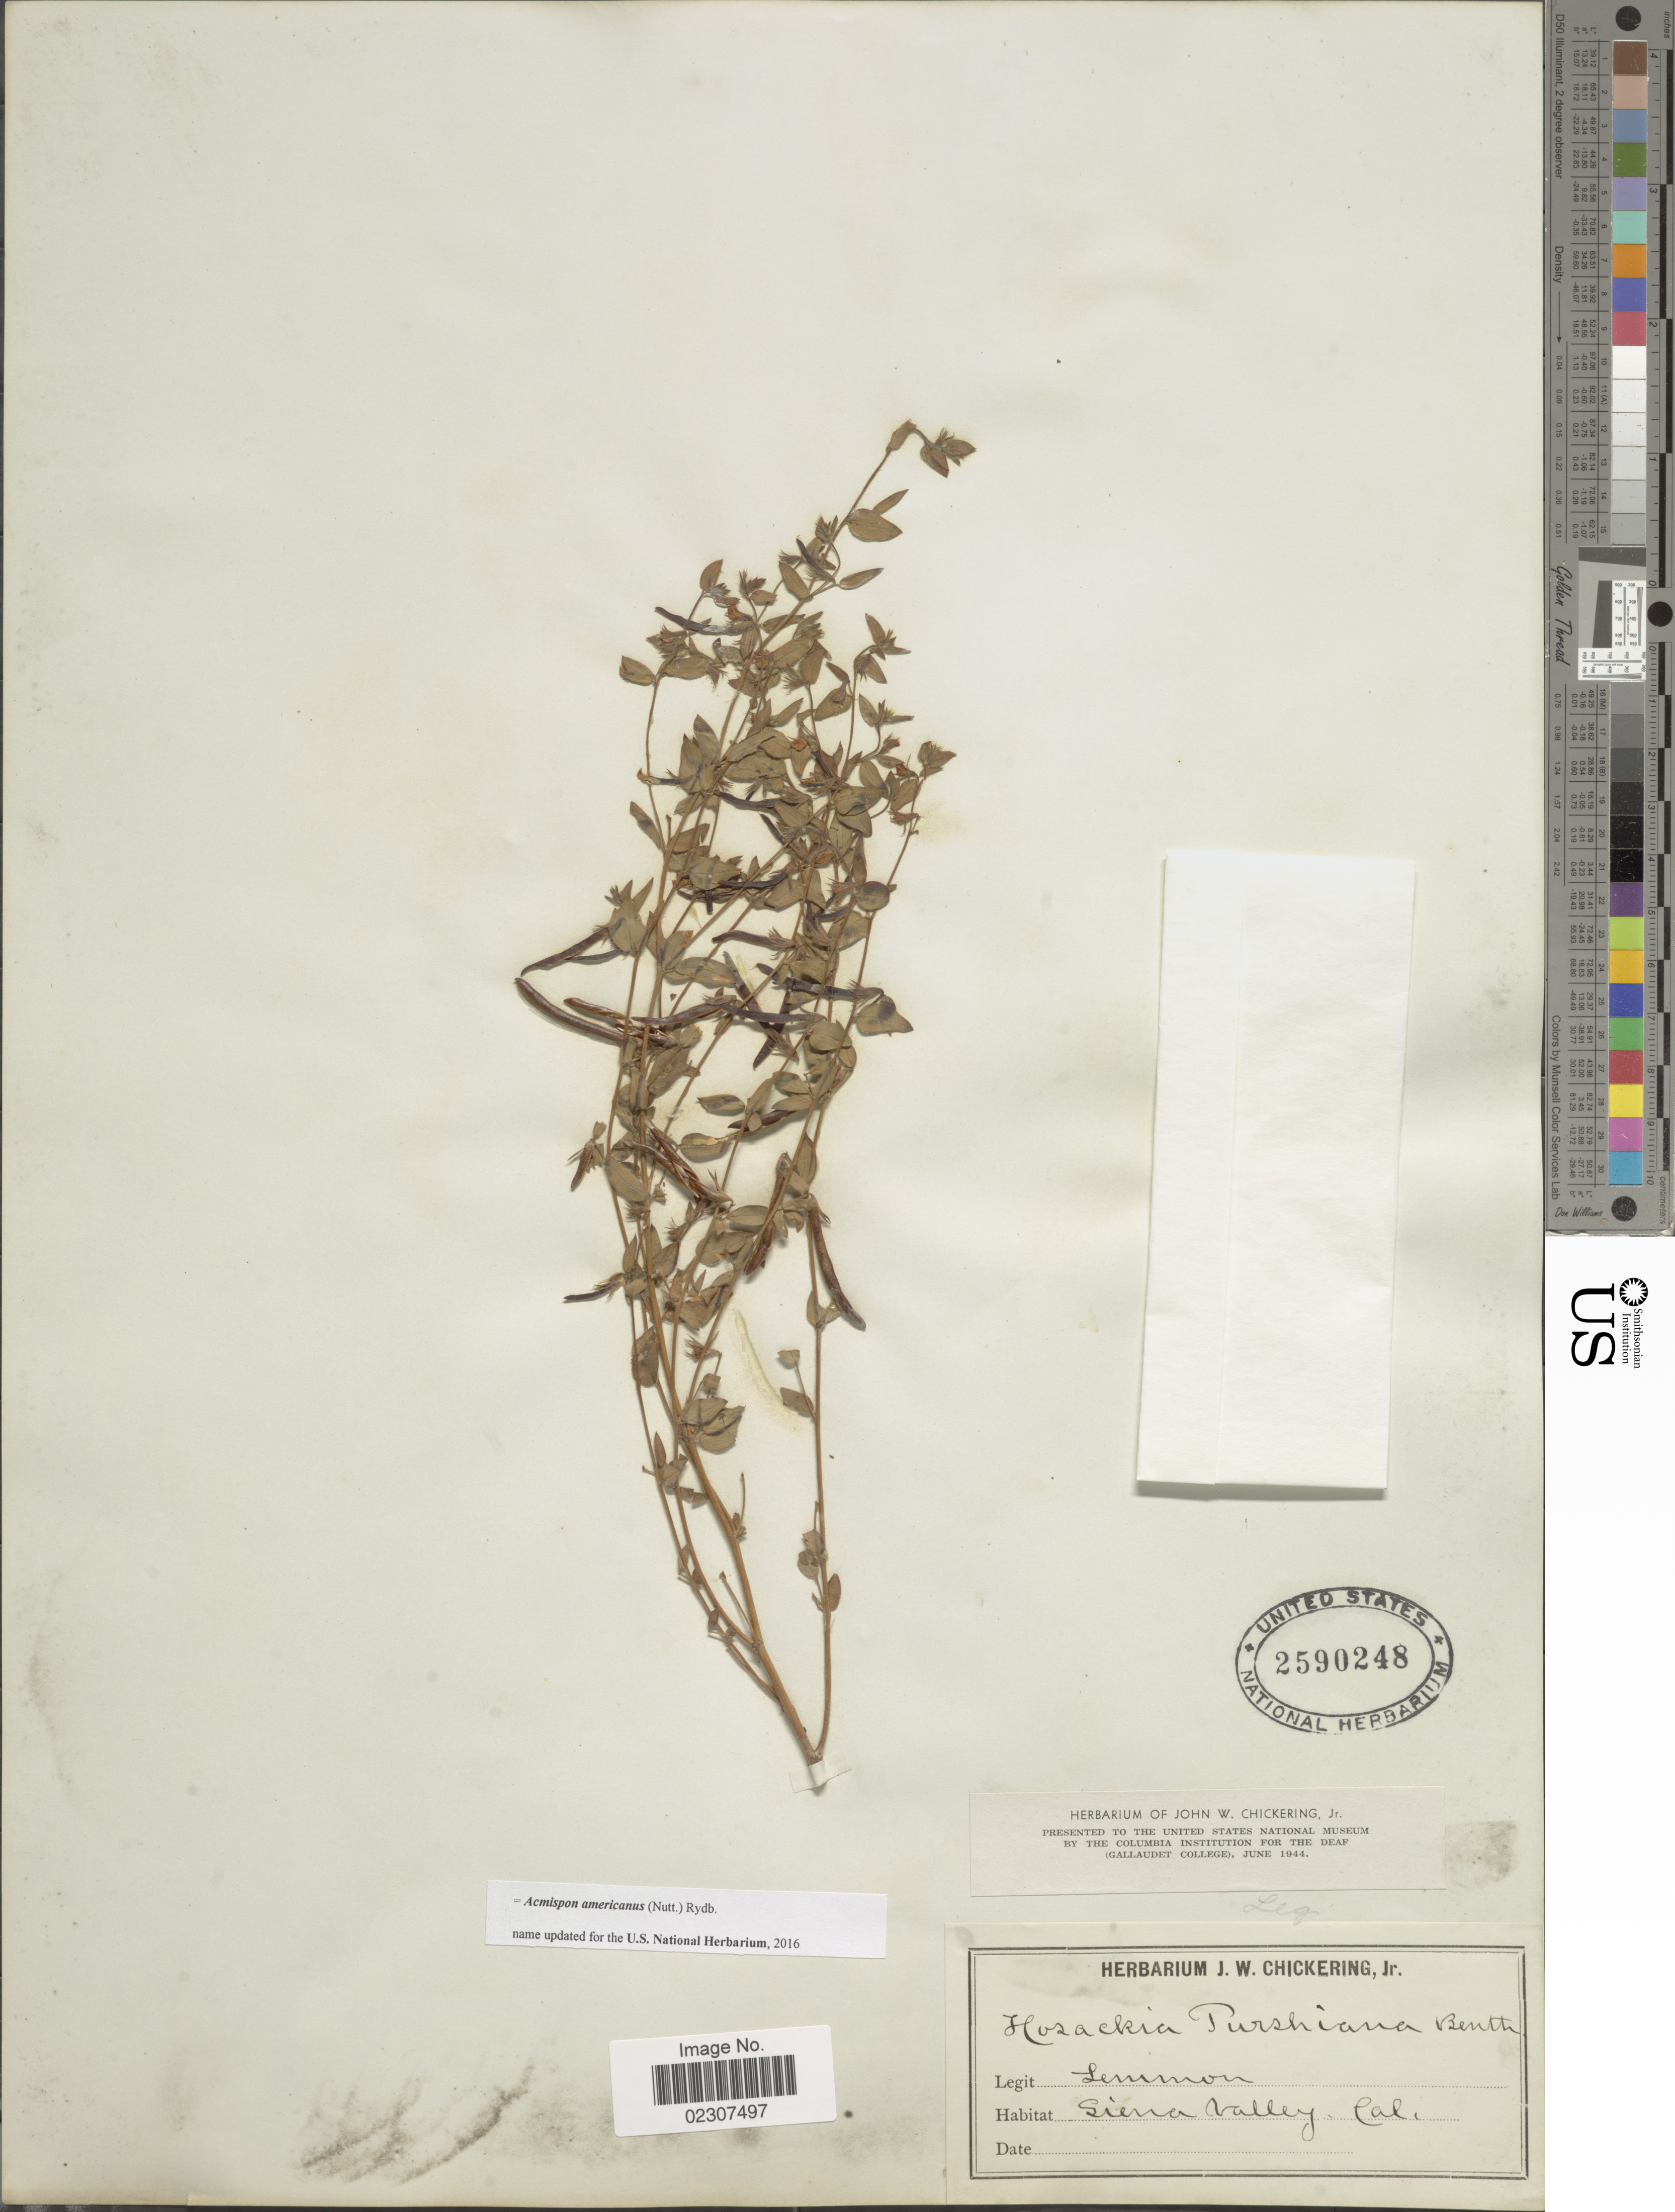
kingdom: Plantae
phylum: Tracheophyta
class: Magnoliopsida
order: Fabales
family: Fabaceae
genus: Acmispon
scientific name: Acmispon americanus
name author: (Nutt.) Rydb.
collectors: -- Lemmon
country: United States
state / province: California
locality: Sierra Nevada, Cal.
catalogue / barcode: US 2590248